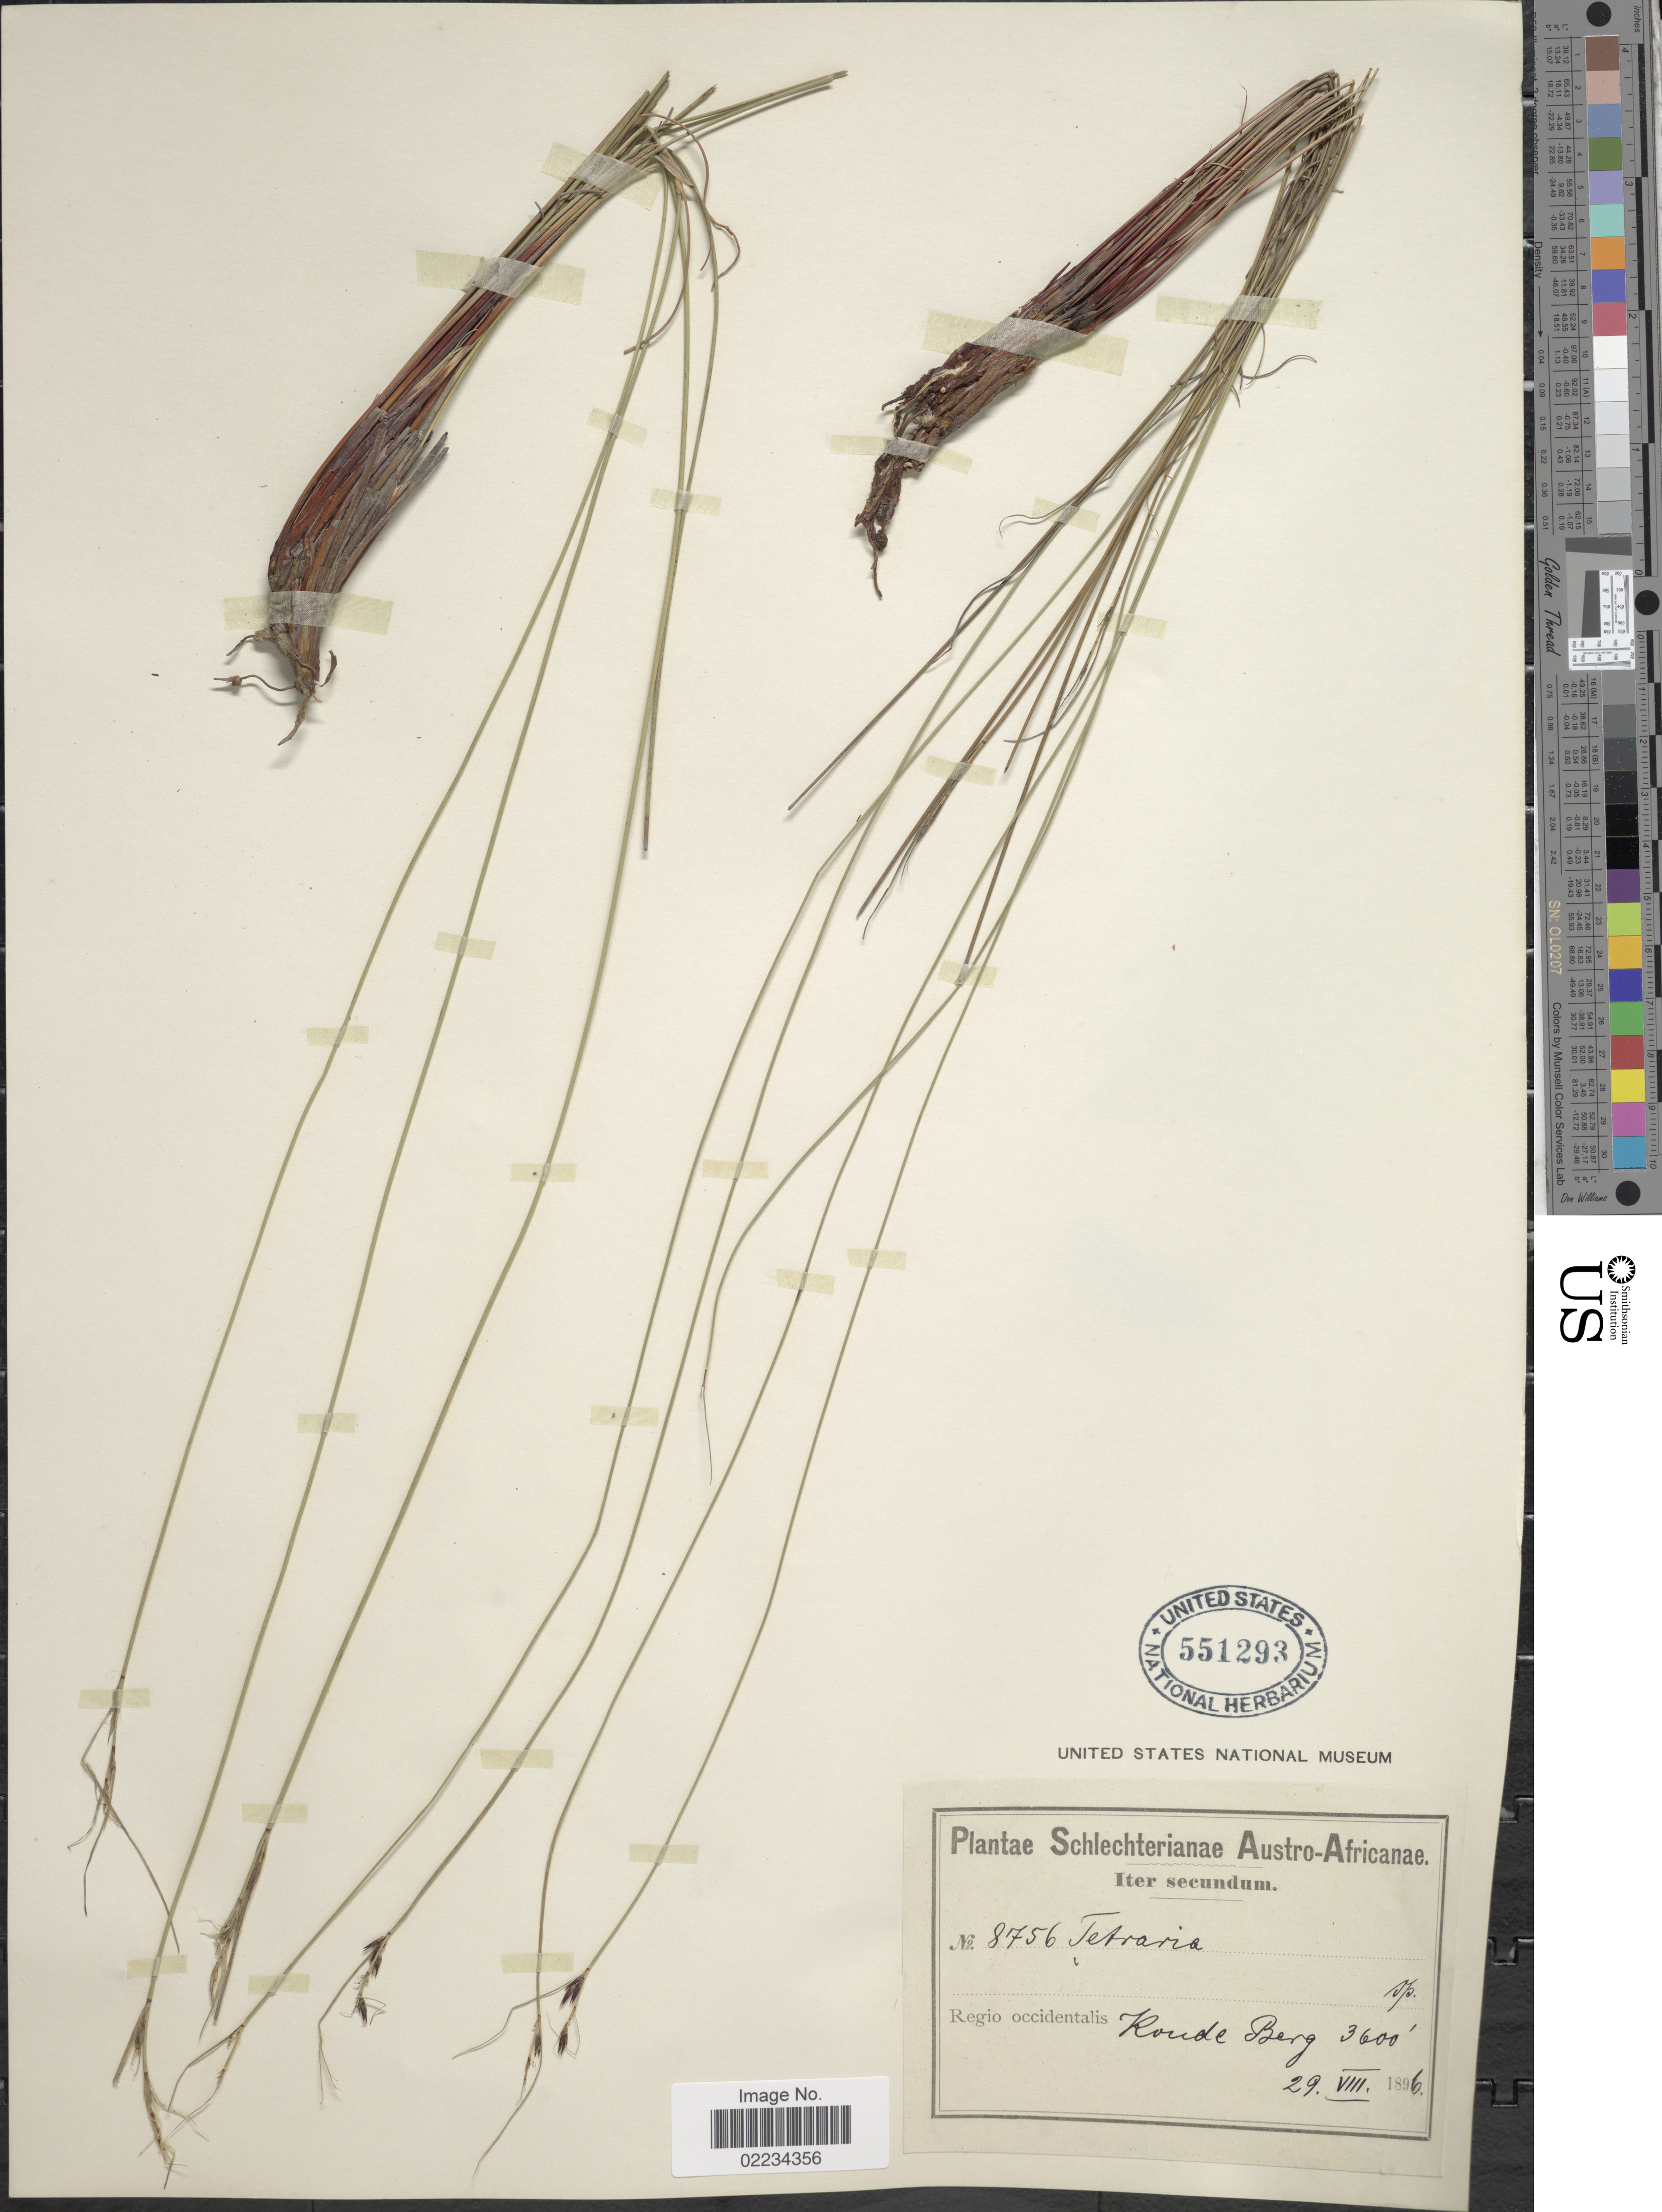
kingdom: Plantae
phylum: Tracheophyta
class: Liliopsida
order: Poales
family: Cyperaceae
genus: Schoenus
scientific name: Schoenus cuspidatus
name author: Rottb.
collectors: Schlechter, --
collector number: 8756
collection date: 1896-08-29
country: South Africa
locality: Austro-Africanae, Iter secundum, Regio occidentalis, Koude Berg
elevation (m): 1097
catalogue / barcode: US 551293